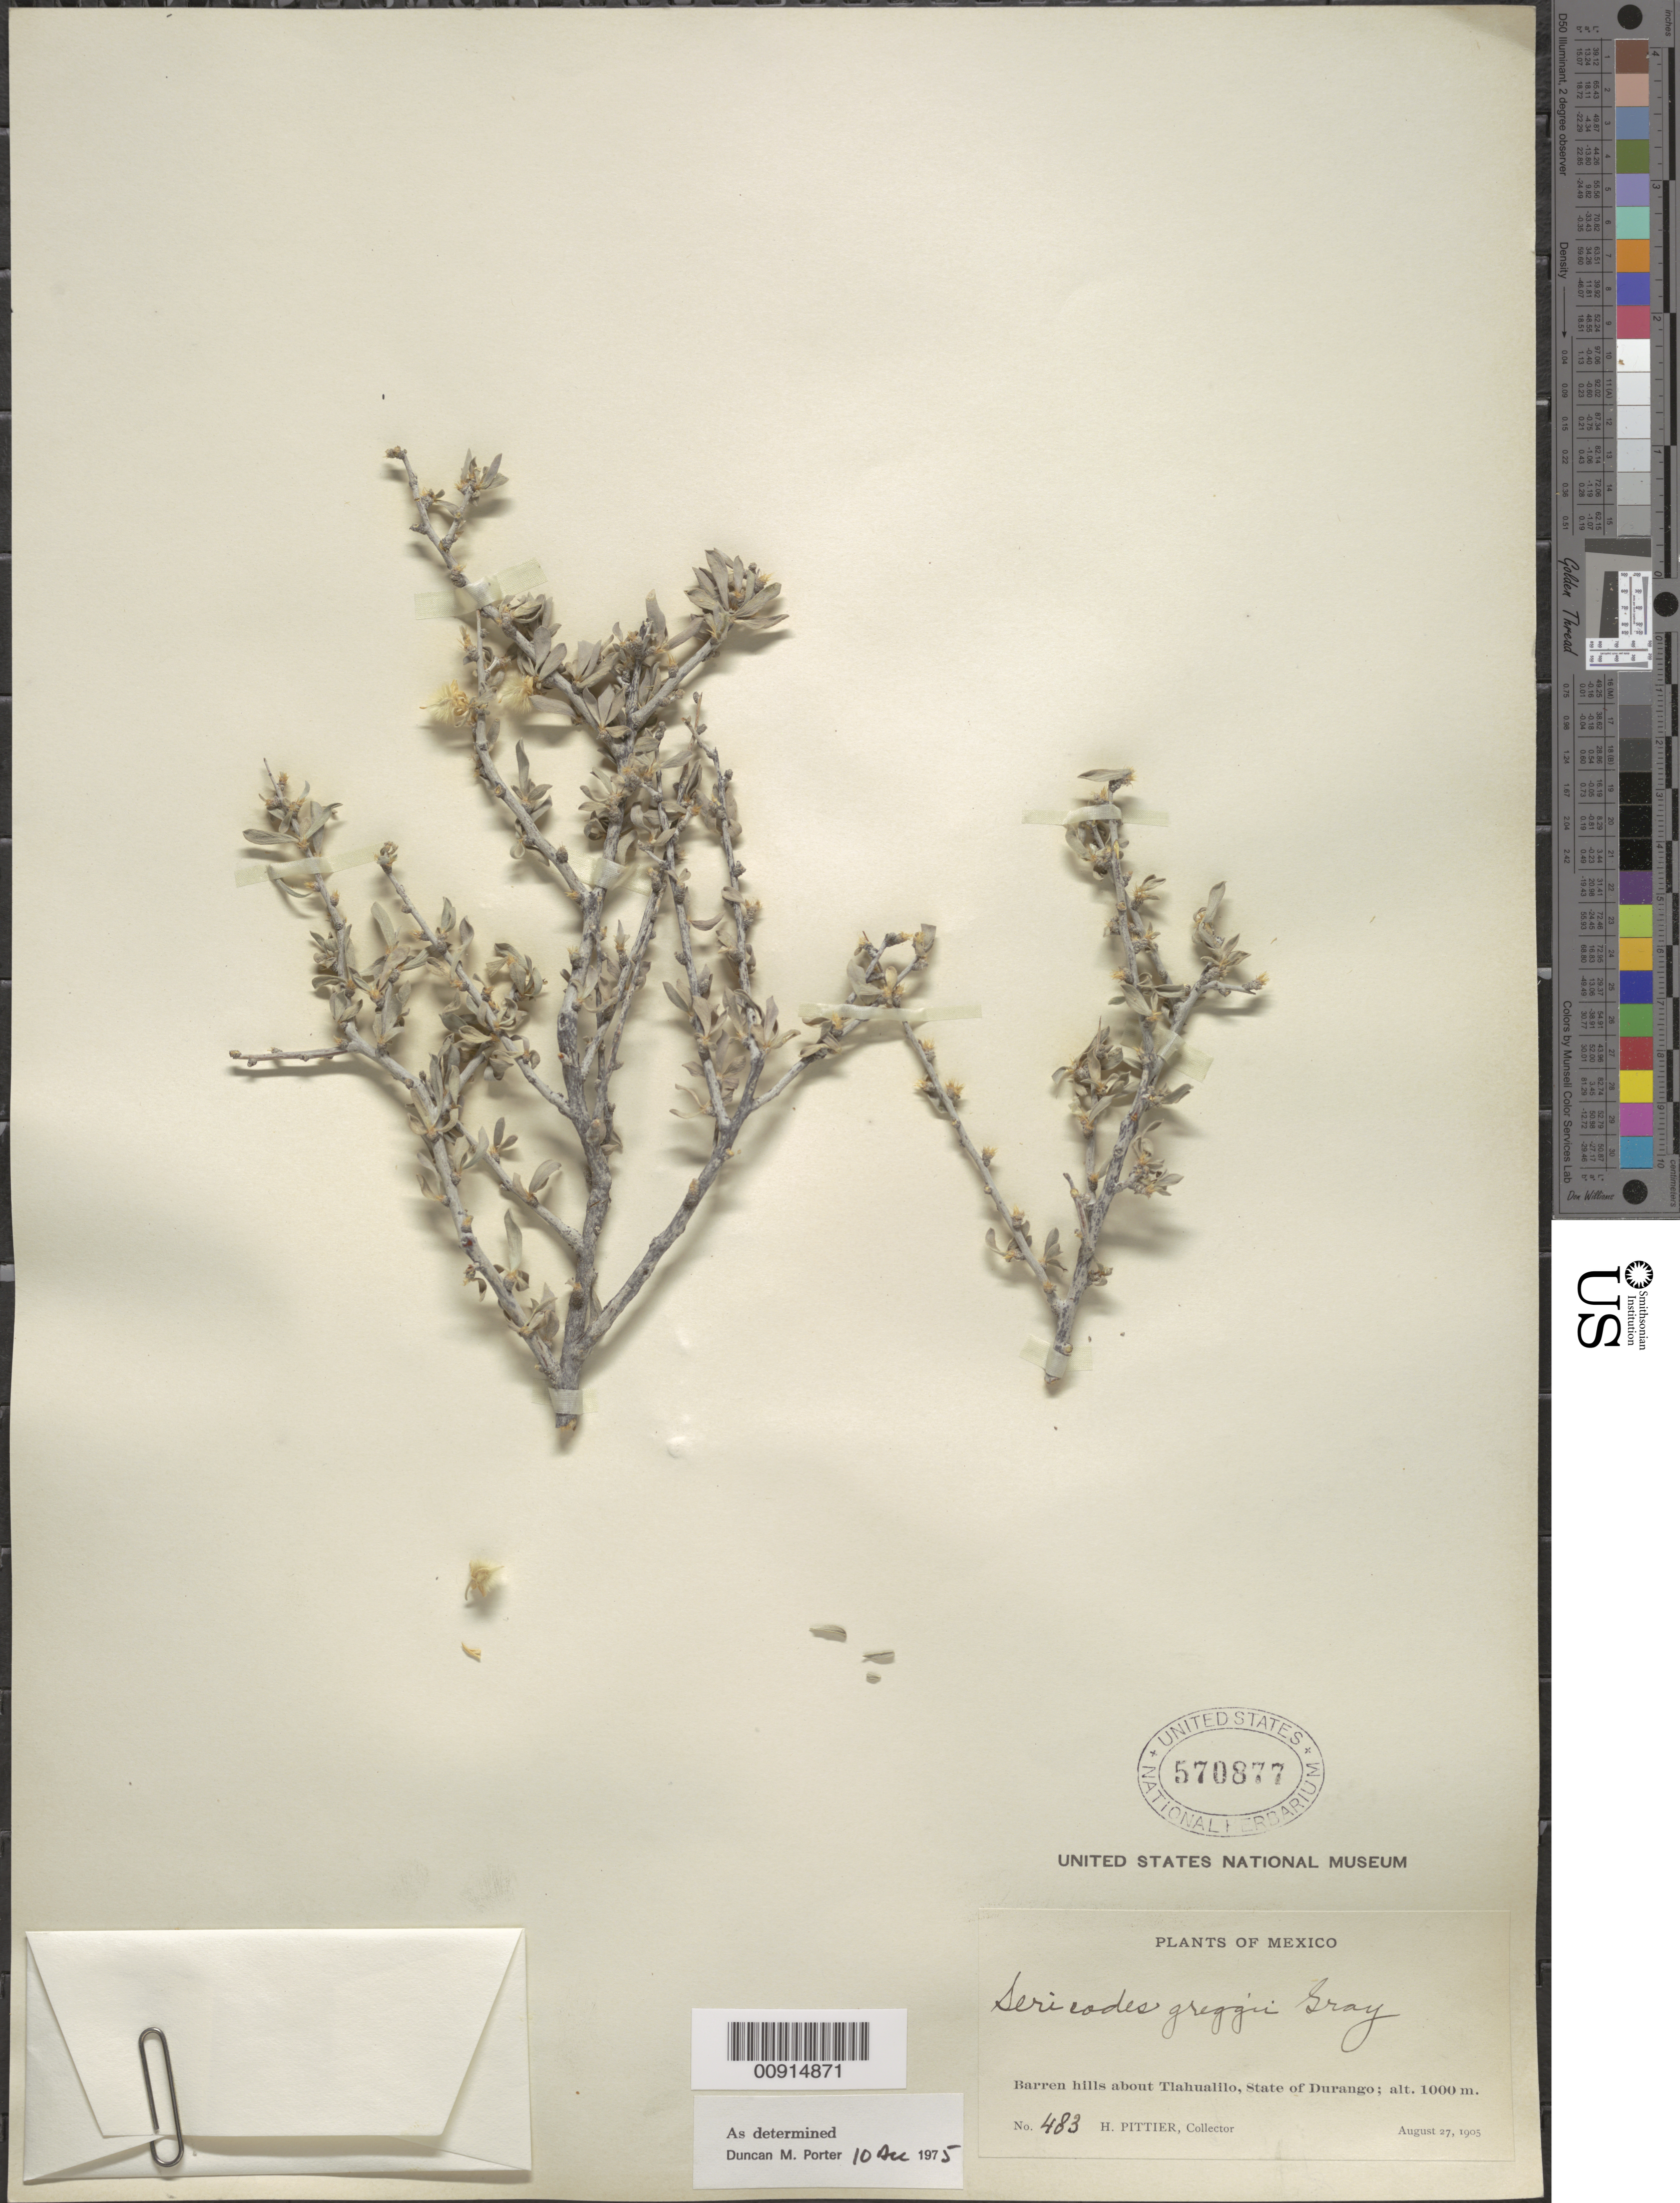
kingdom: Plantae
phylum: Tracheophyta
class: Magnoliopsida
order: Zygophyllales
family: Zygophyllaceae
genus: Sericodes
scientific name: Sericodes greggii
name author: A. Gray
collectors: E. Pittier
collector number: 483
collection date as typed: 27 Aug 1905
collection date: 1905-08-27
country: Mexico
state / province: Durango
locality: Barren hills about Tlahualilo, State of Durango.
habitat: Barren hills.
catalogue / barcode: US 570877